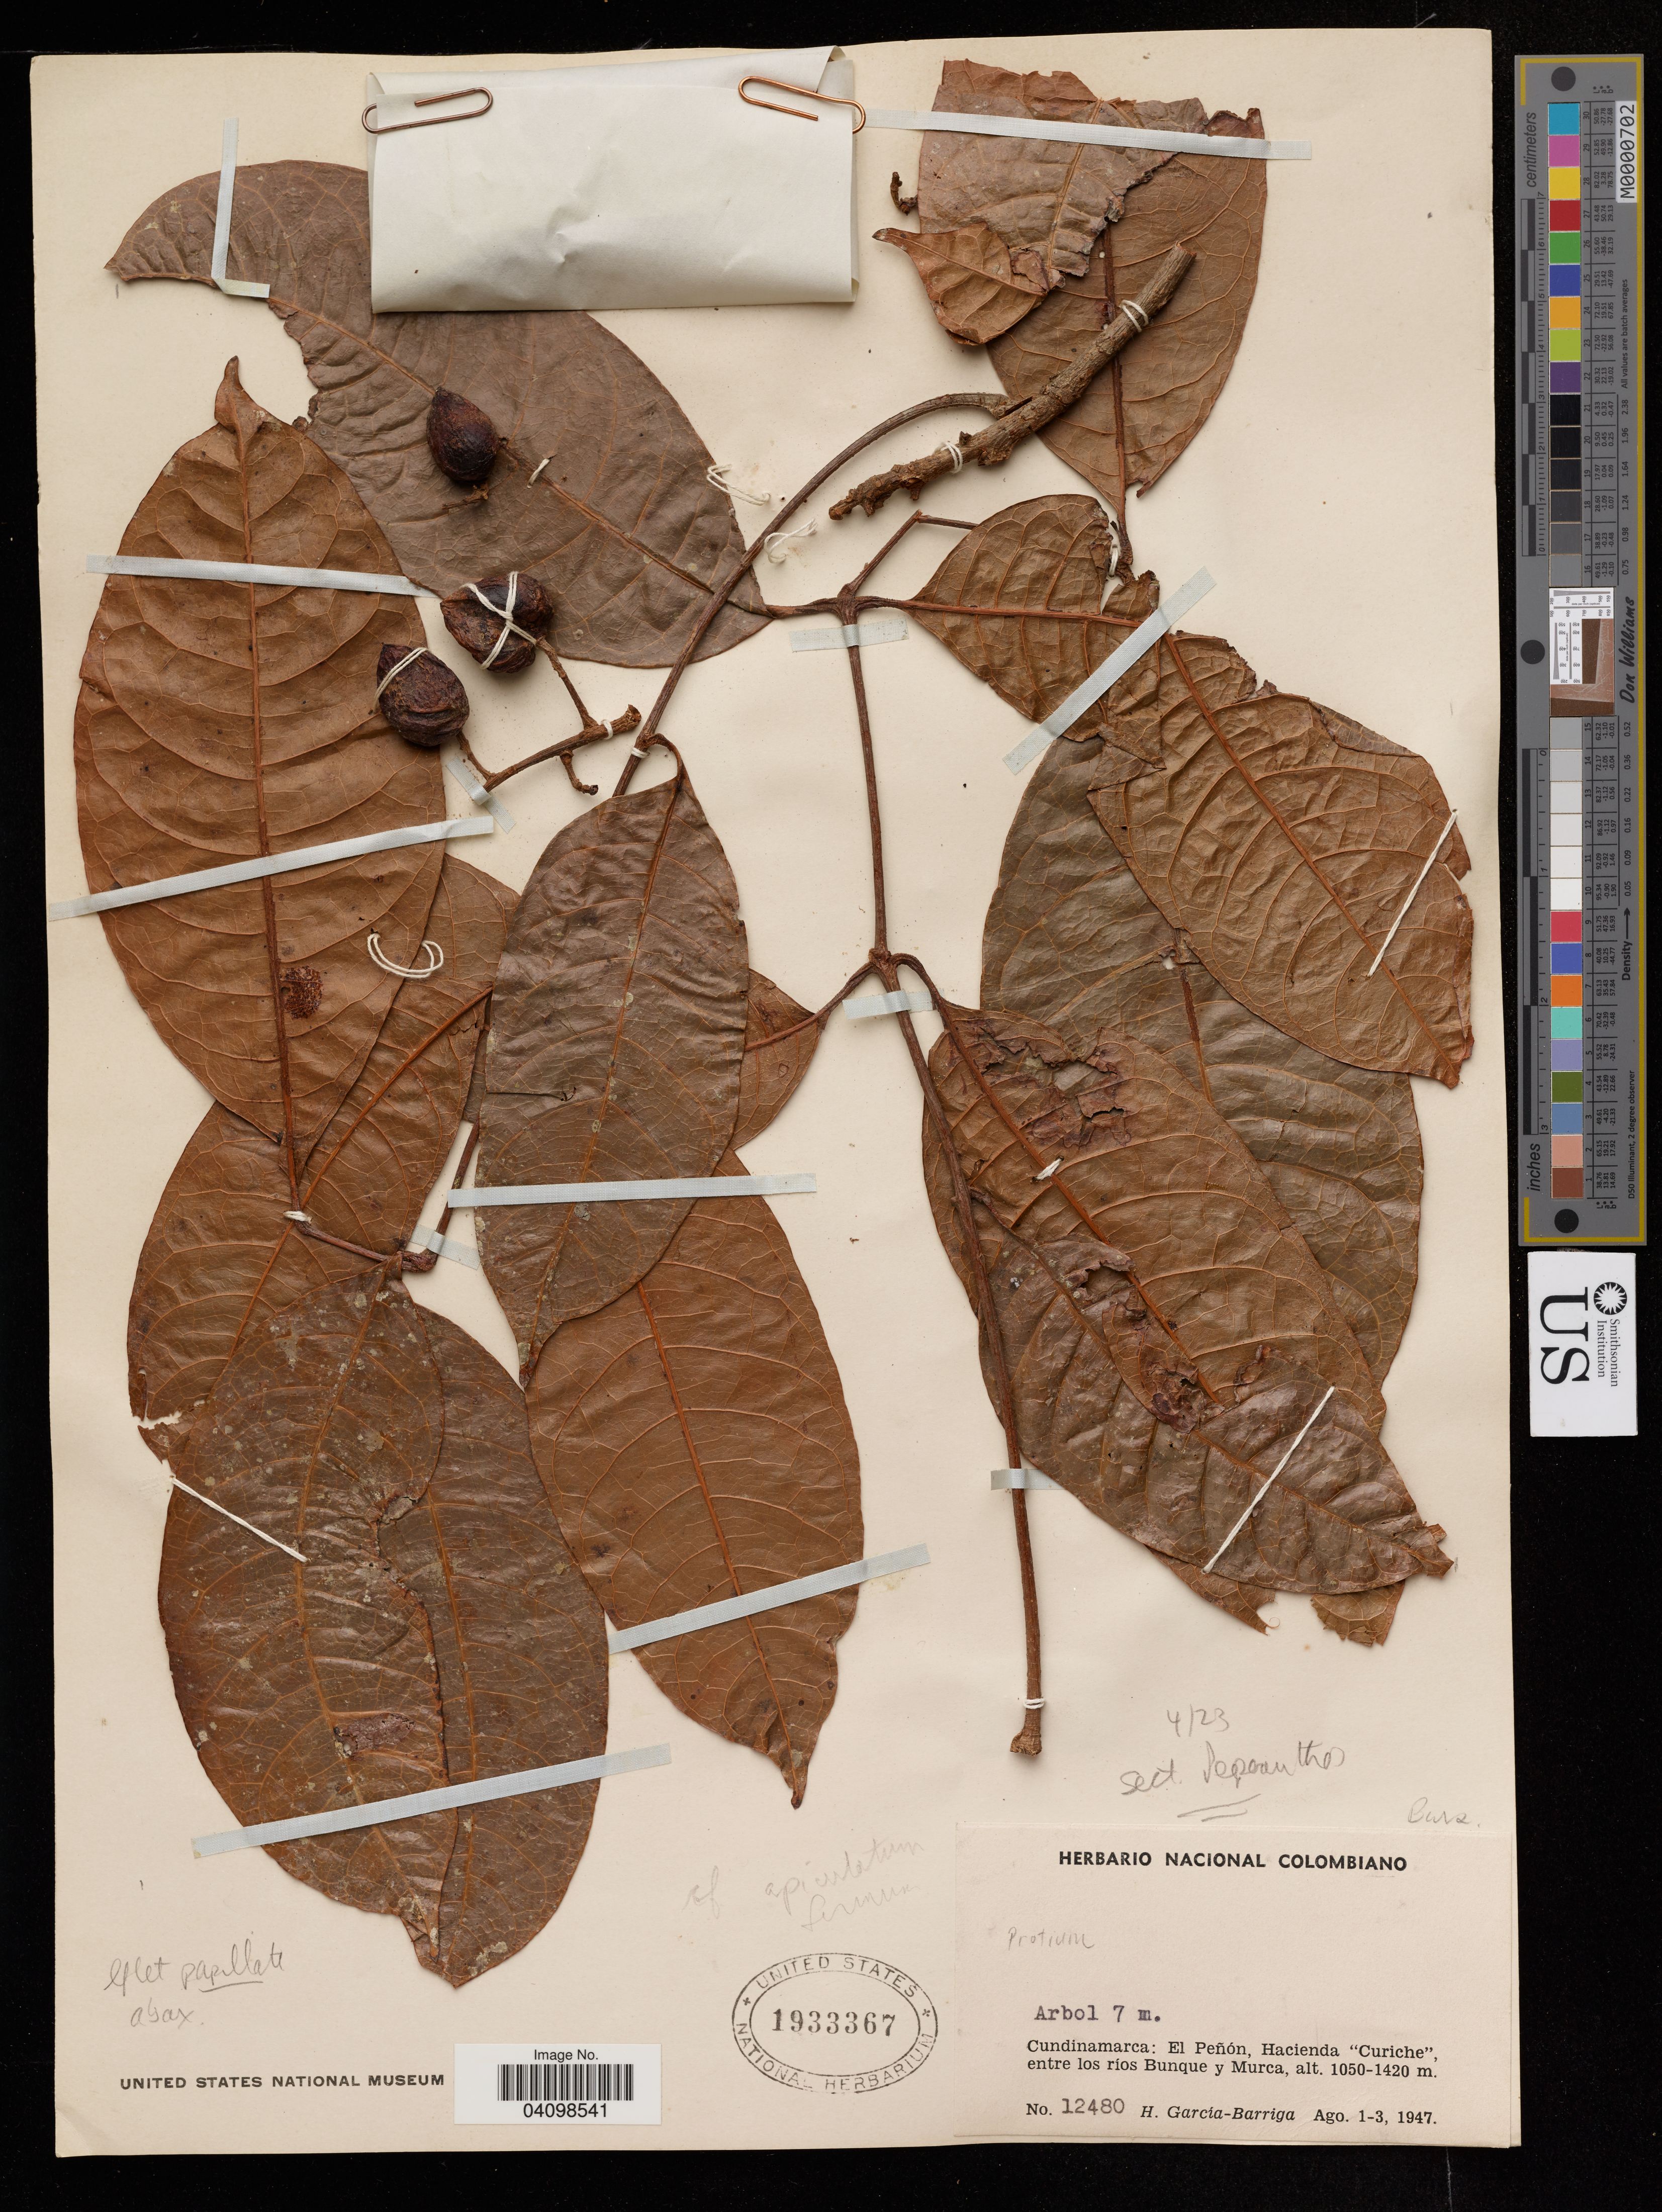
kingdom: Plantae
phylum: Tracheophyta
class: Magnoliopsida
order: Sapindales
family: Burseraceae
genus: Protium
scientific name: Protium sp.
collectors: H. García Barriga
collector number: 12480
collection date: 1947-08-01/1947-08-03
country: Colombia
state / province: Cundinamarca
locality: El Peñón, Hacienda "Curiche", entre los ríos Bunque y Murca.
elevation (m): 1050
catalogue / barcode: US 1933367